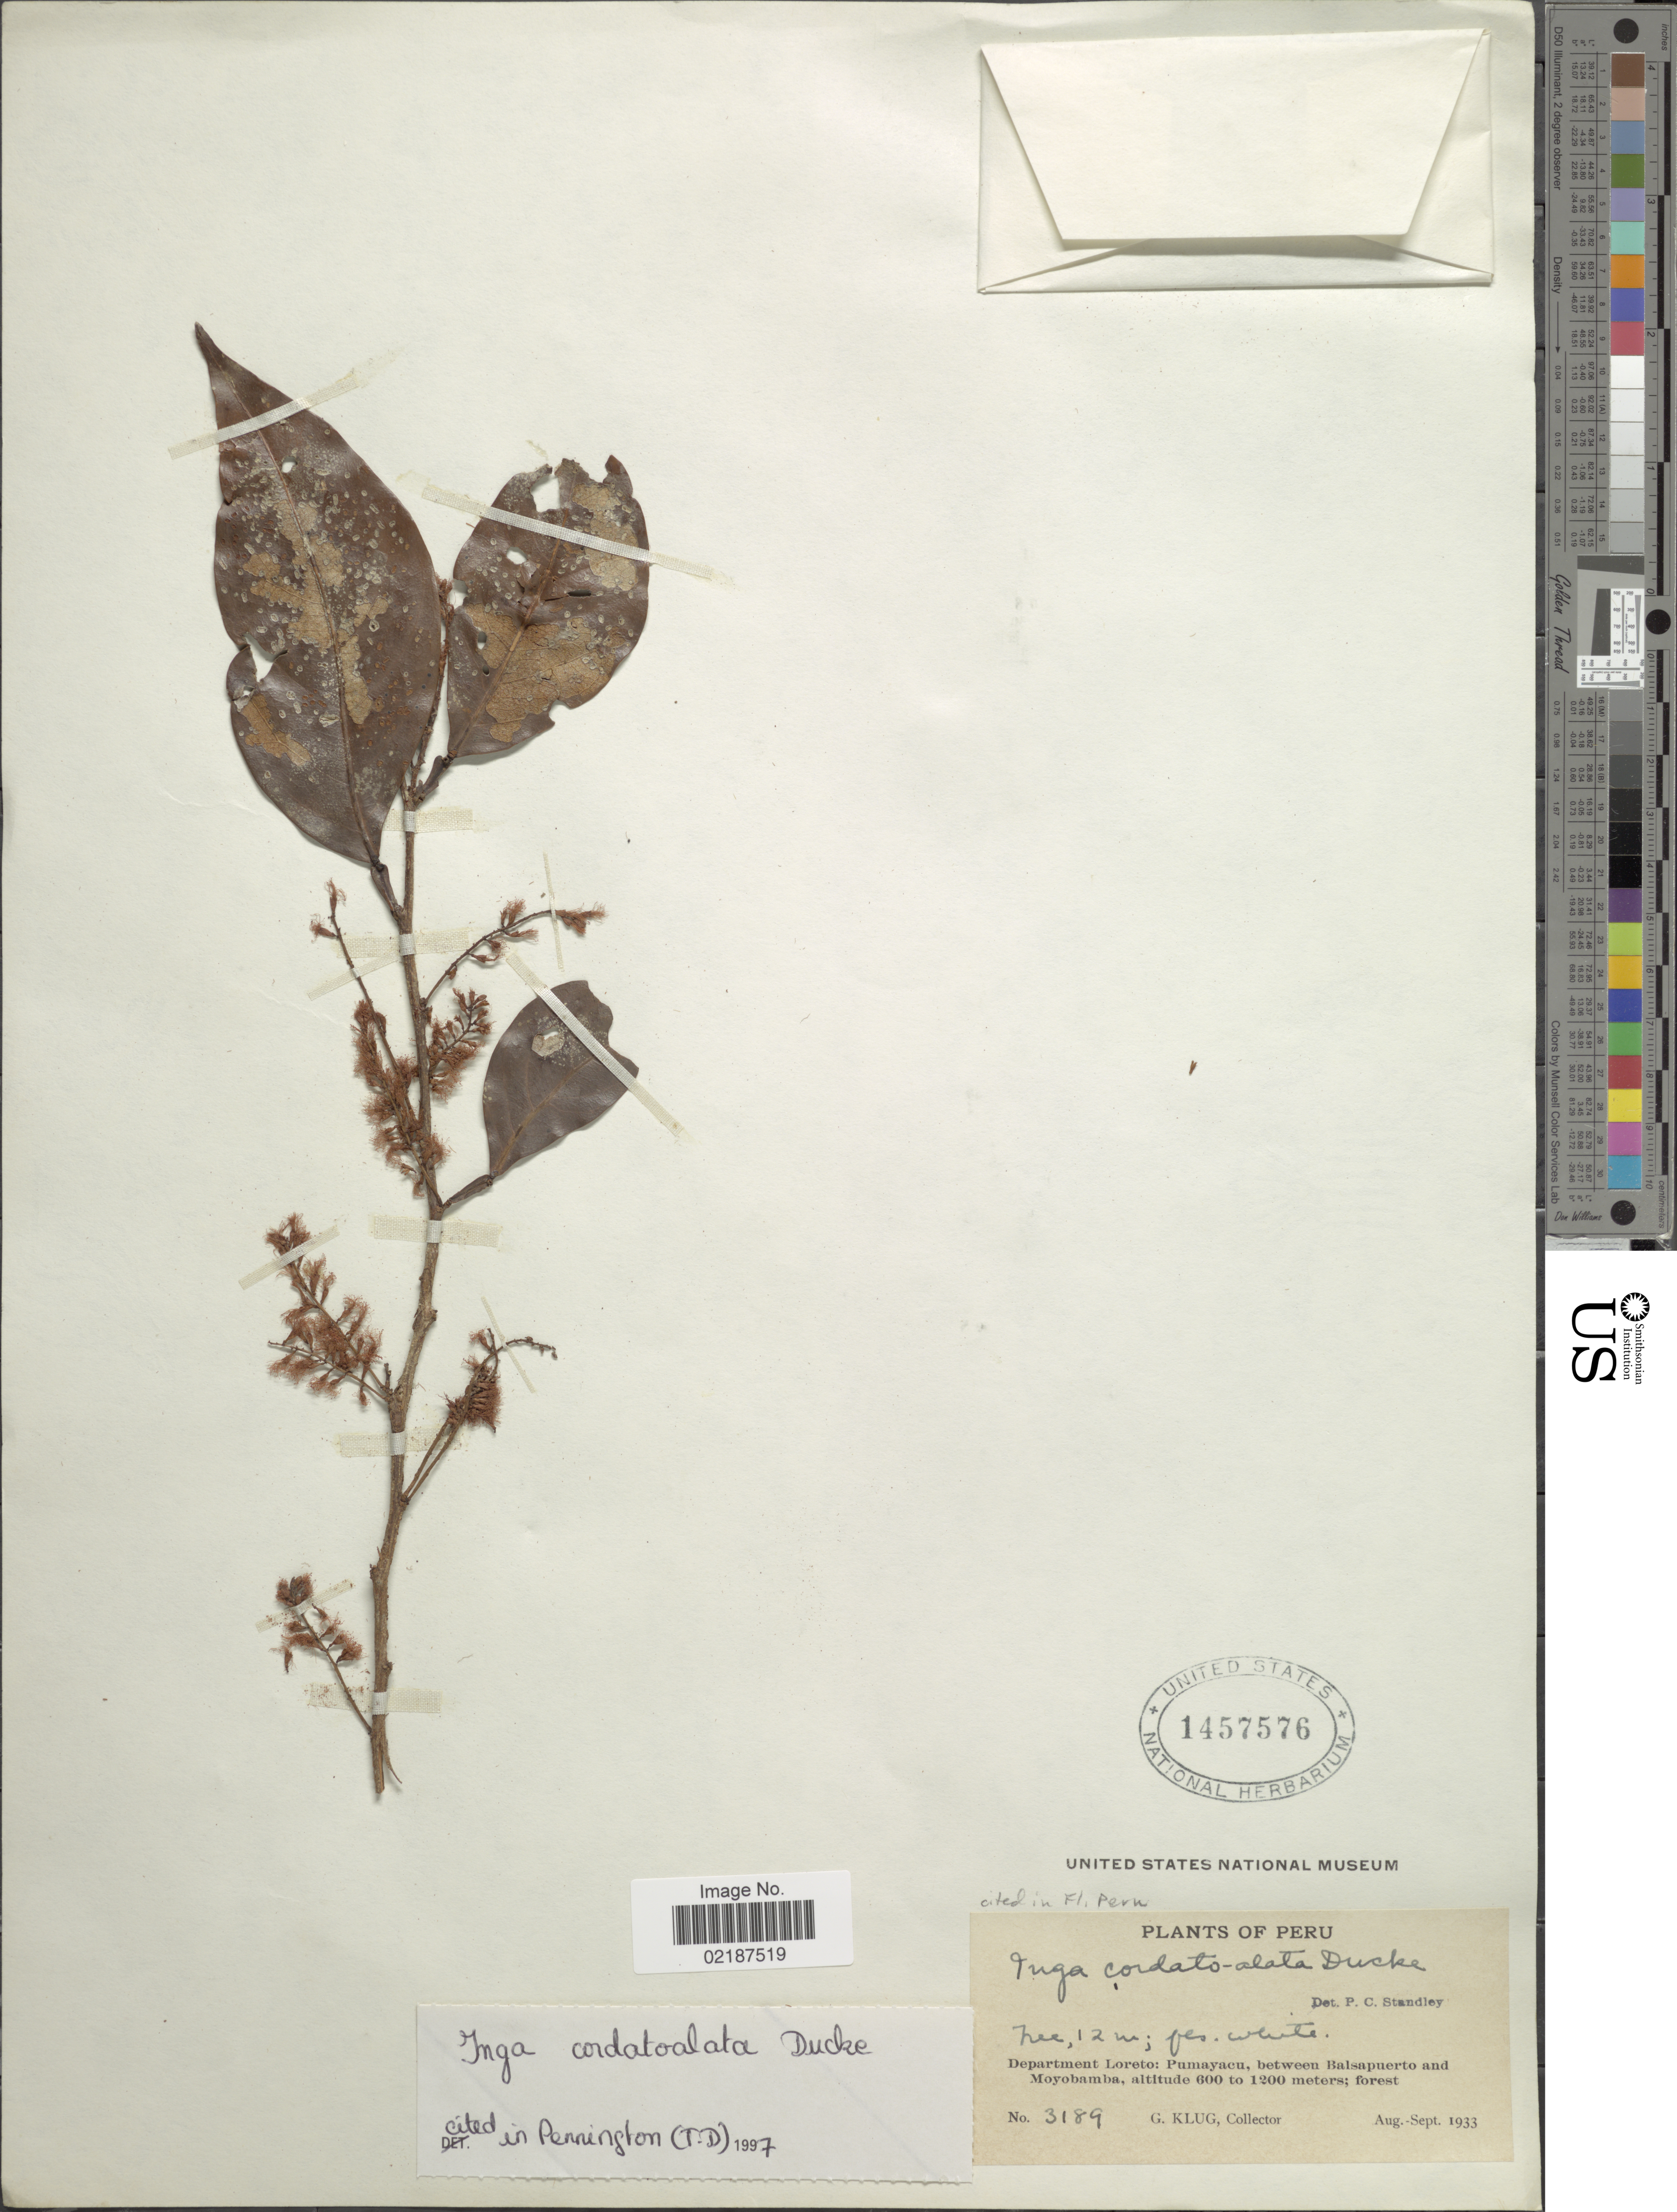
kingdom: Plantae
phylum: Tracheophyta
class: Magnoliopsida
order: Fabales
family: Fabaceae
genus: Inga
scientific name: Inga cordatoalata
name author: Ducke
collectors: G. Klug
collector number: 3189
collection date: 1933-08/1933-09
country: Peru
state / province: Loreto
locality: Department Loreto: Pumayacu, between Balsapuerto and Moyobamba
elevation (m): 600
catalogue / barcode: US 1457576